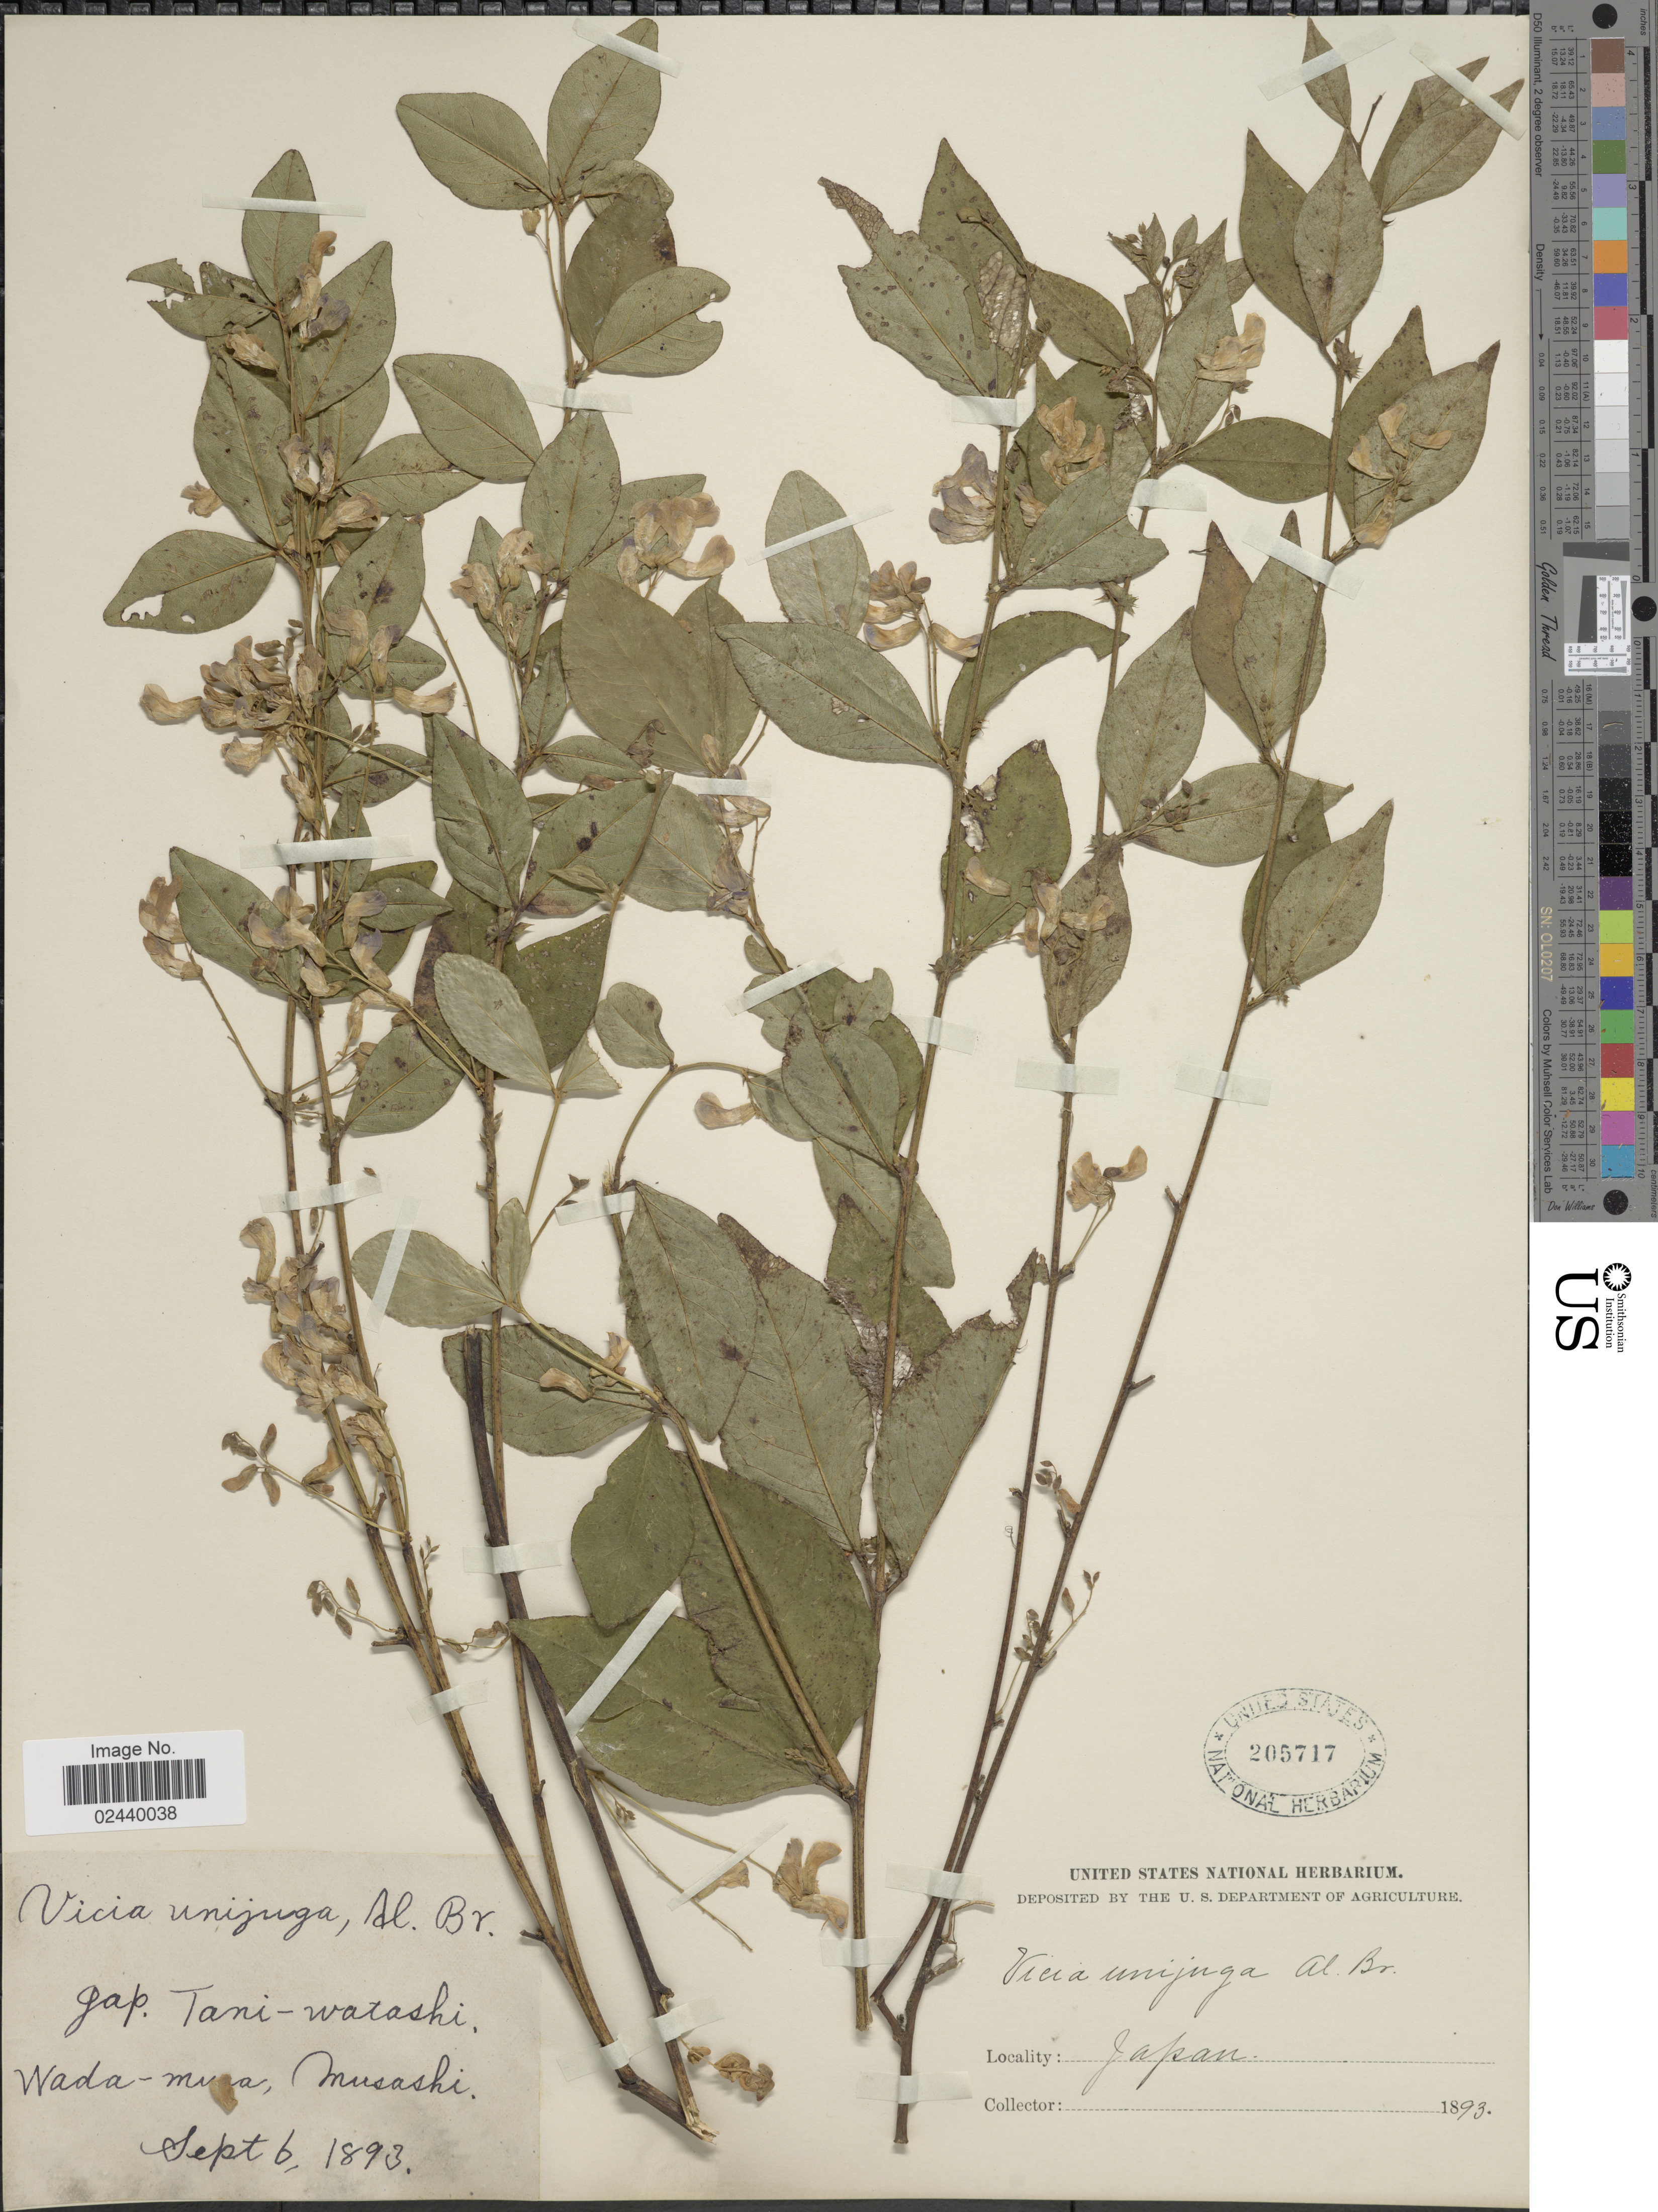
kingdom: Plantae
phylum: Tracheophyta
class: Magnoliopsida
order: Fabales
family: Fabaceae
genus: Vicia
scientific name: Vicia unijuga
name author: A. Braun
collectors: ex herb. United States National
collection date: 1893-09-06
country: Japan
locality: Tani-watashi, Wada, mu [illegible text]a, Musashi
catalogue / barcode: US 205717